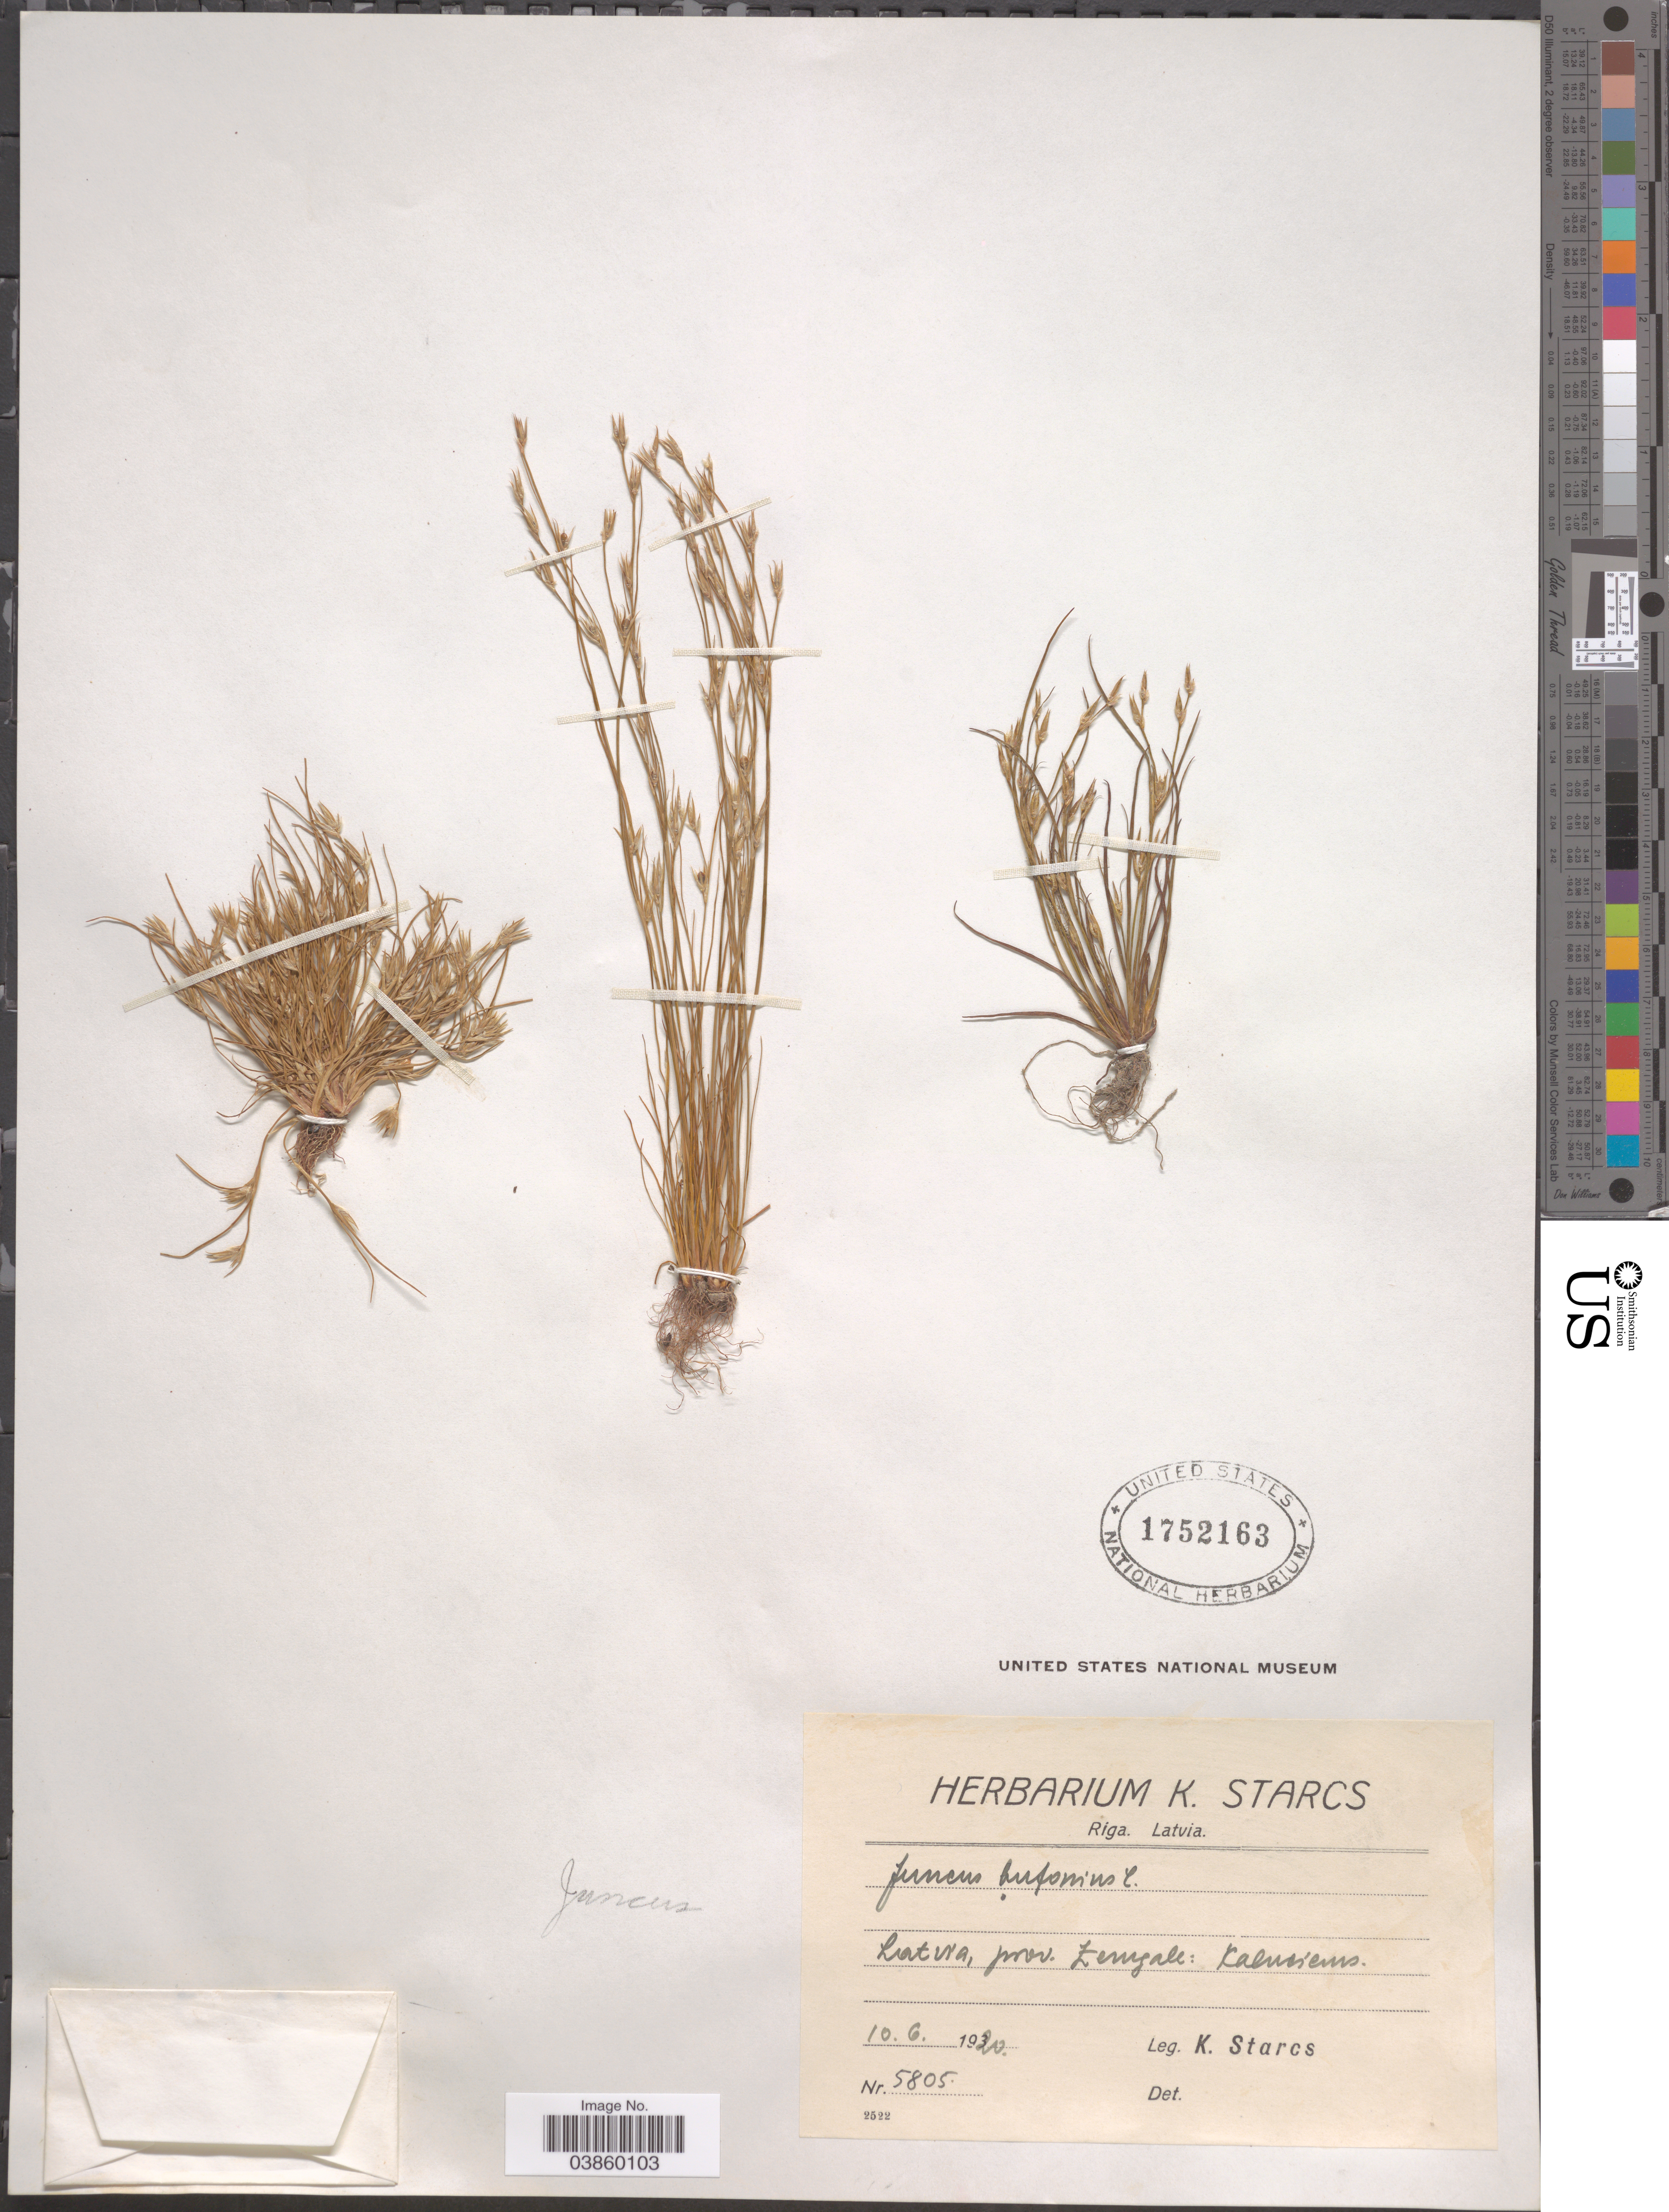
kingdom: Plantae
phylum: Tracheophyta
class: Liliopsida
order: Poales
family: Juncaceae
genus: Juncus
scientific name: Juncus bufonius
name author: L.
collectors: K. Starcs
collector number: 5805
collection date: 1920-06-10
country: Latvia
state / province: Riga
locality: Prov. Zemgale: Kalnciems.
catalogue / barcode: US 1752163